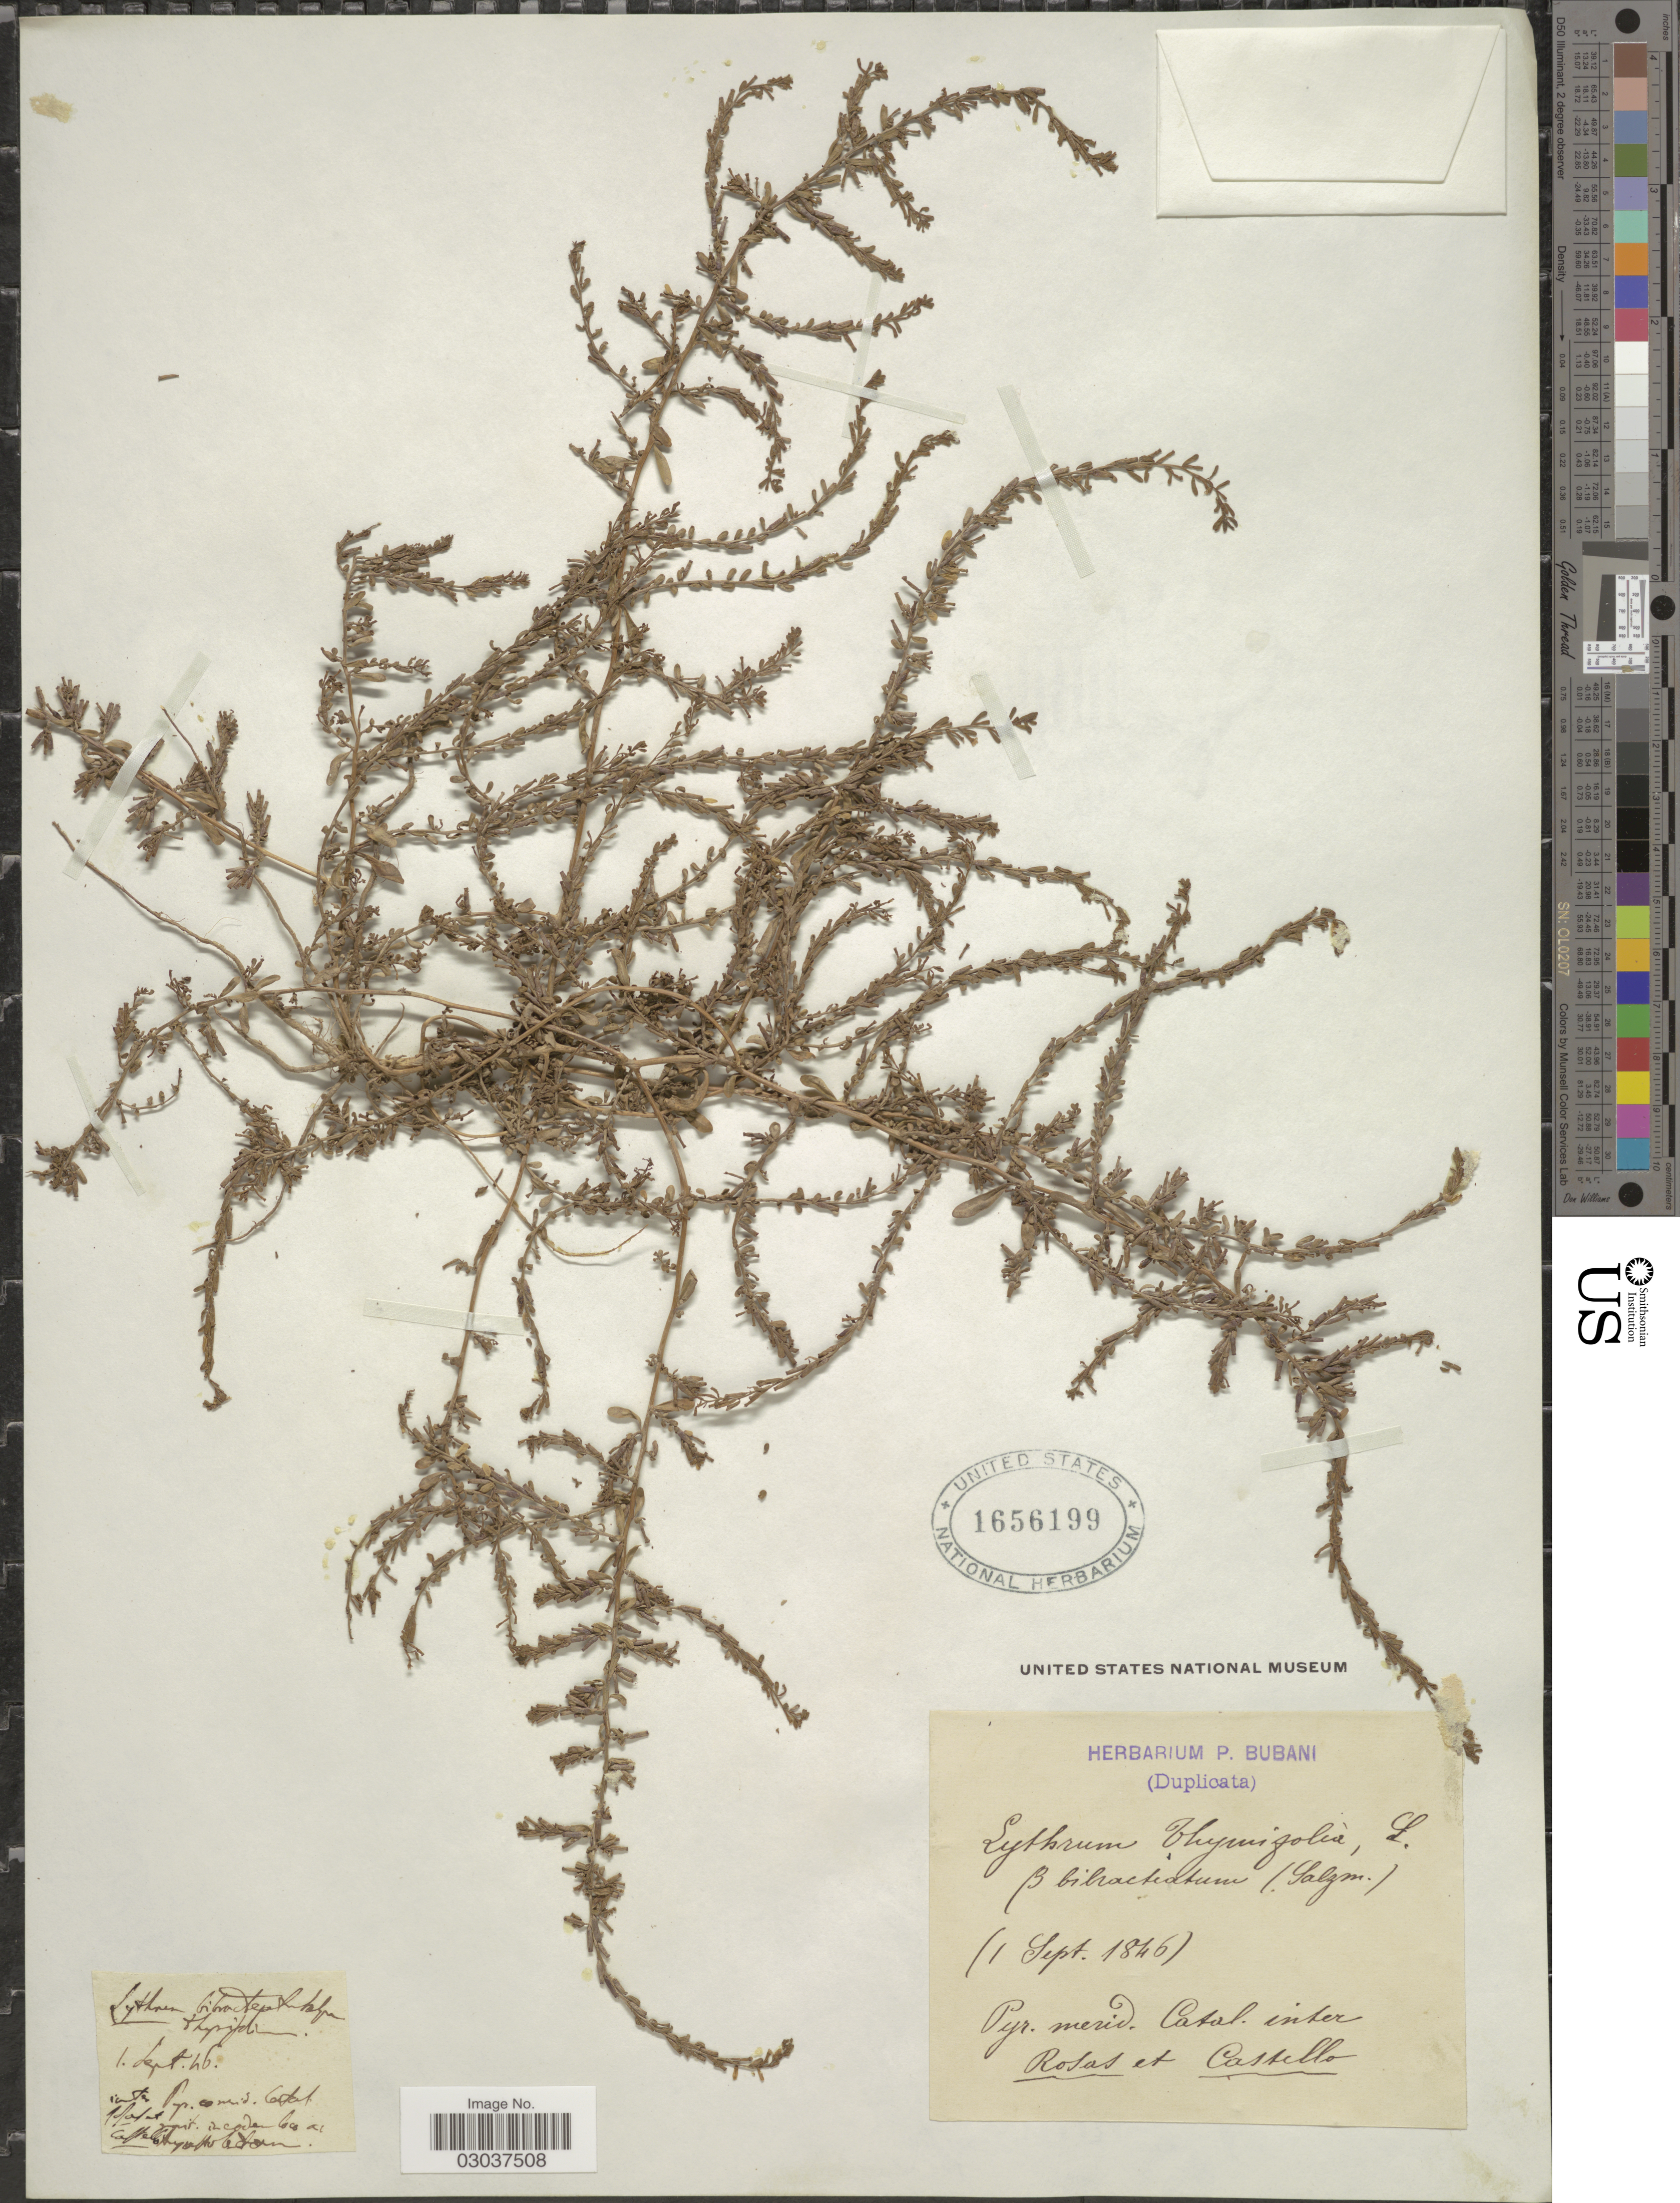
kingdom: Plantae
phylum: Tracheophyta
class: Magnoliopsida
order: Myrtales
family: Lythraceae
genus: Lythrum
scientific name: Lythrum thymifolia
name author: L.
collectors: Rosas & -. Castello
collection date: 1846-09-01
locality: Pyr. merid. Catal. inter.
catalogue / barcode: US 1656199